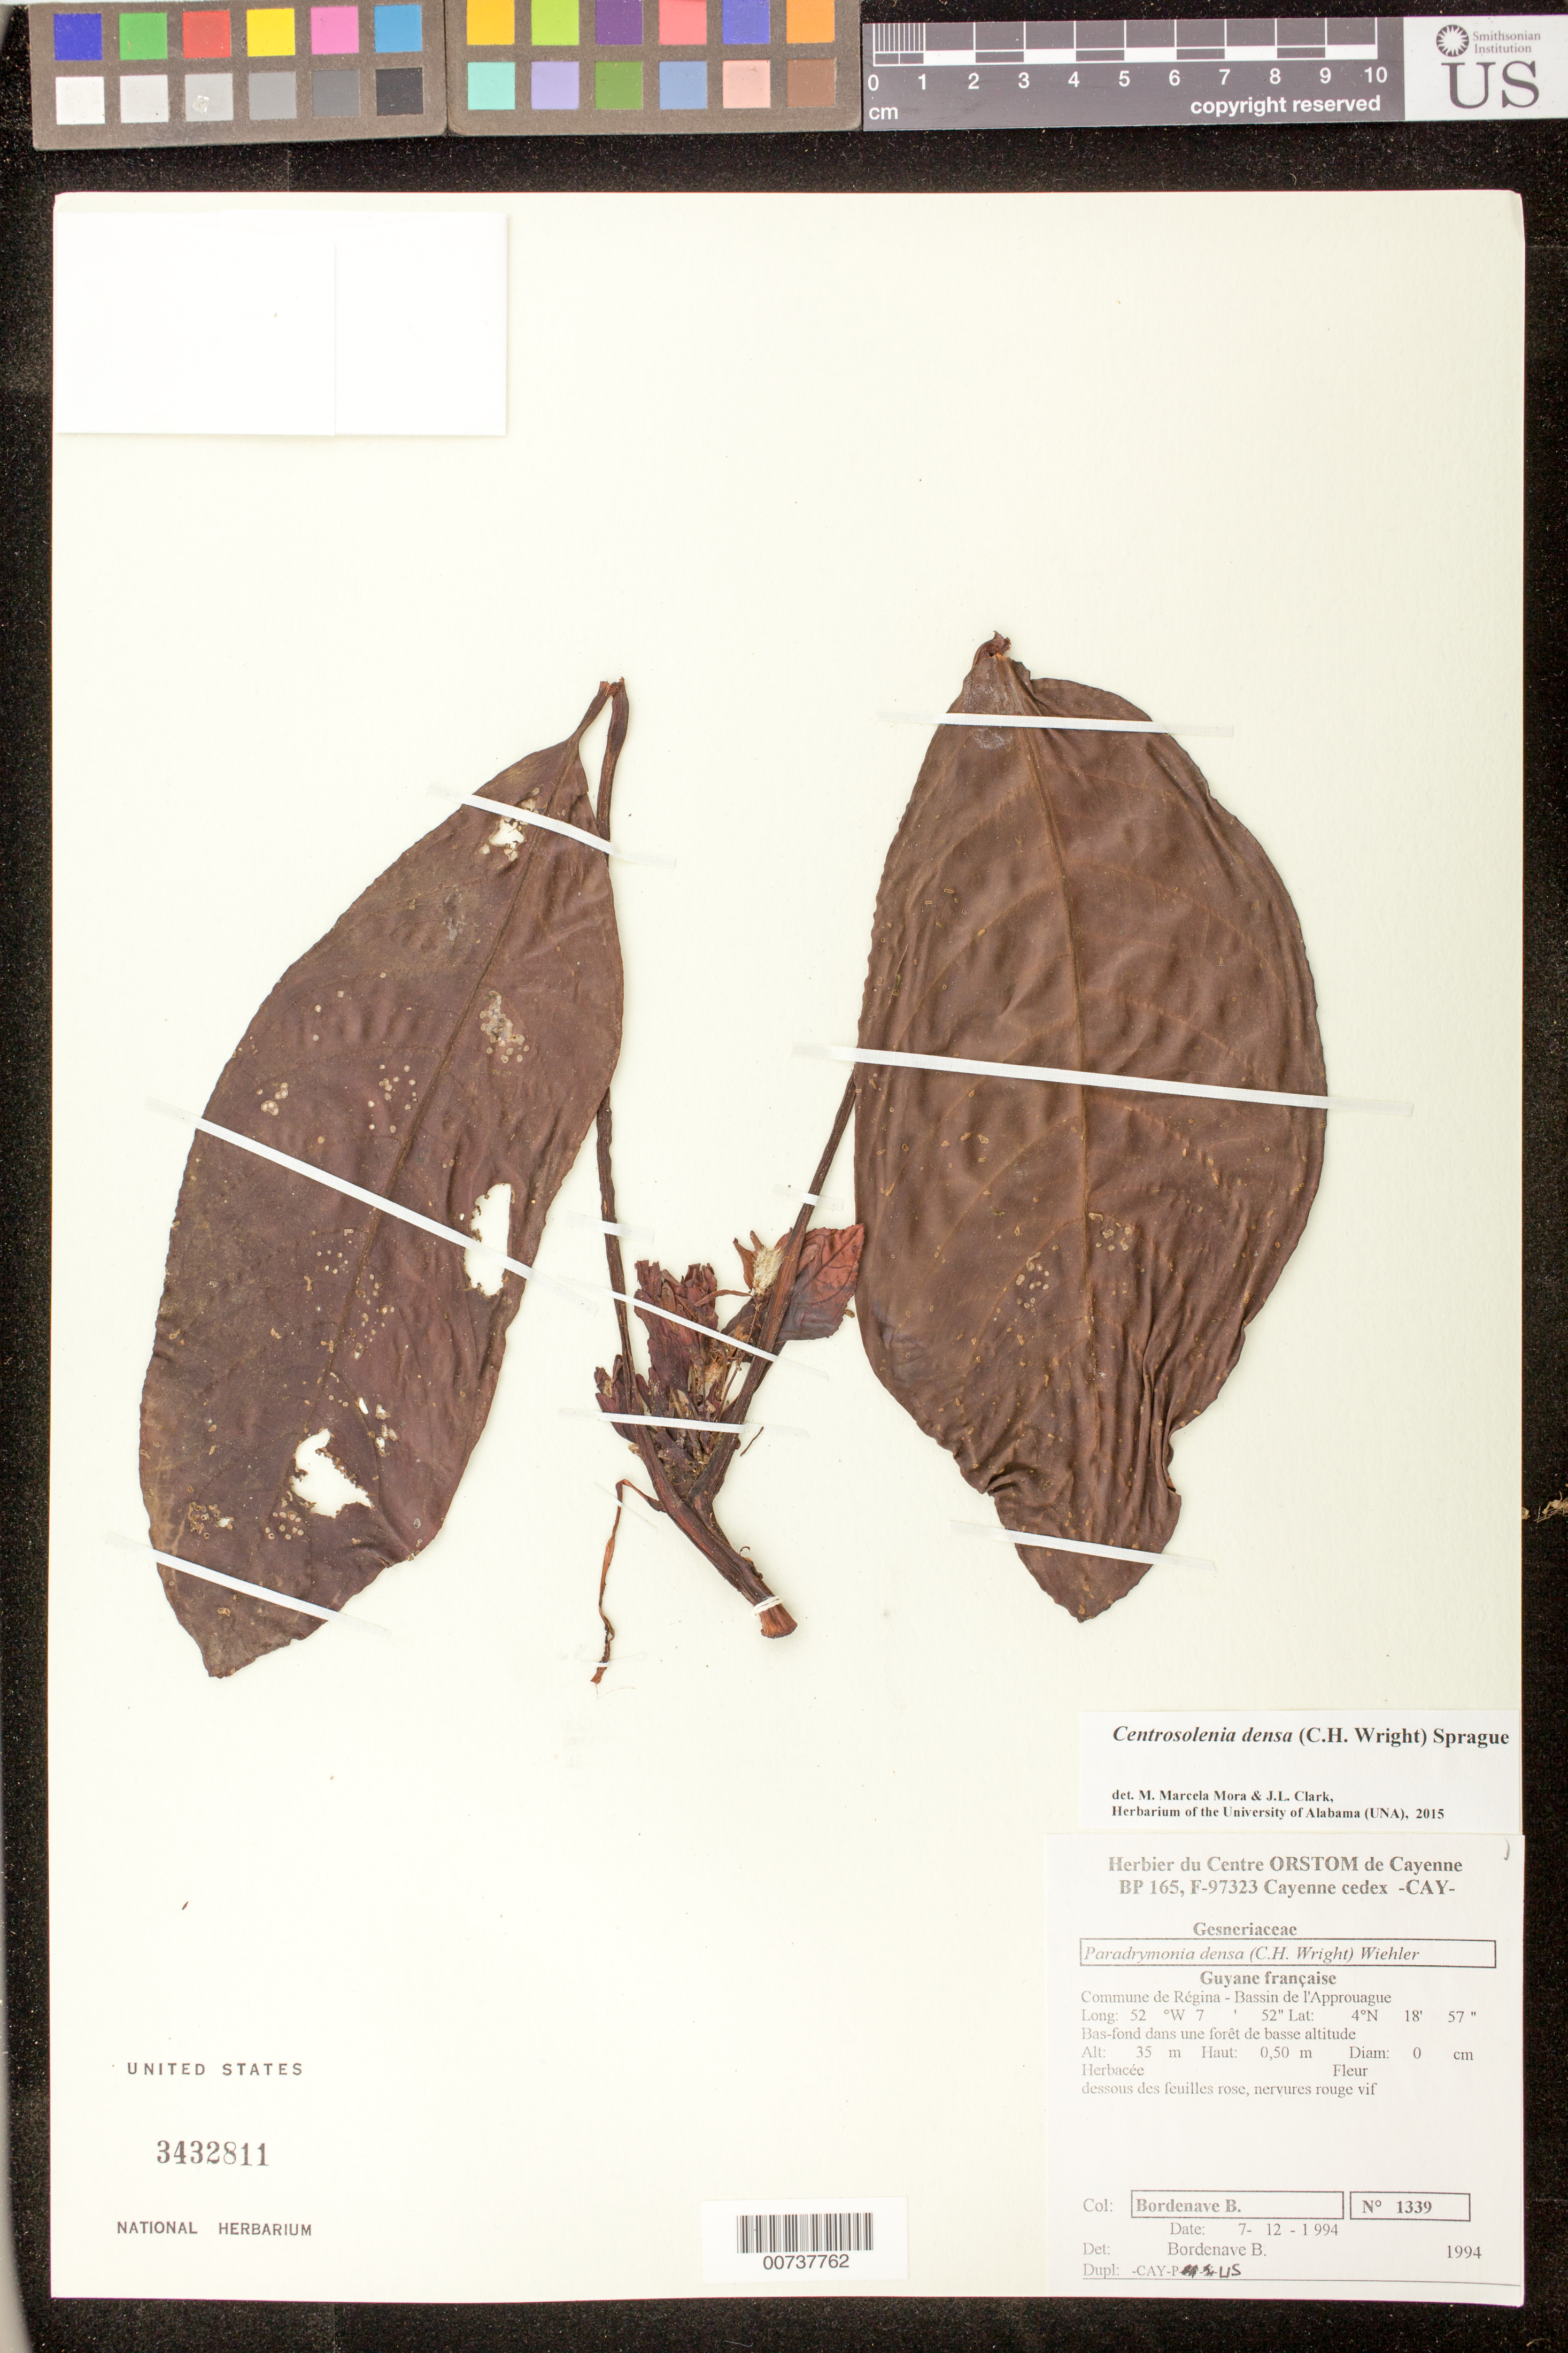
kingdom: Plantae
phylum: Tracheophyta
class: Magnoliopsida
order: Lamiales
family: Gesneriaceae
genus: Centrosolenia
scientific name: Centrosolenia densa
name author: (C.H. Wright) Sprague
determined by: Mora, M. M.; Clark, J. L.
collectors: B. Bordenave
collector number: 1339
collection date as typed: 07 Dec 1994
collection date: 1994-12-07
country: French Guiana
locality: Commune de Régina, bassin de l'Approuague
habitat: Bas-fond dans une forêt de basse altitude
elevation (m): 35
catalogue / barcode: US 3432811